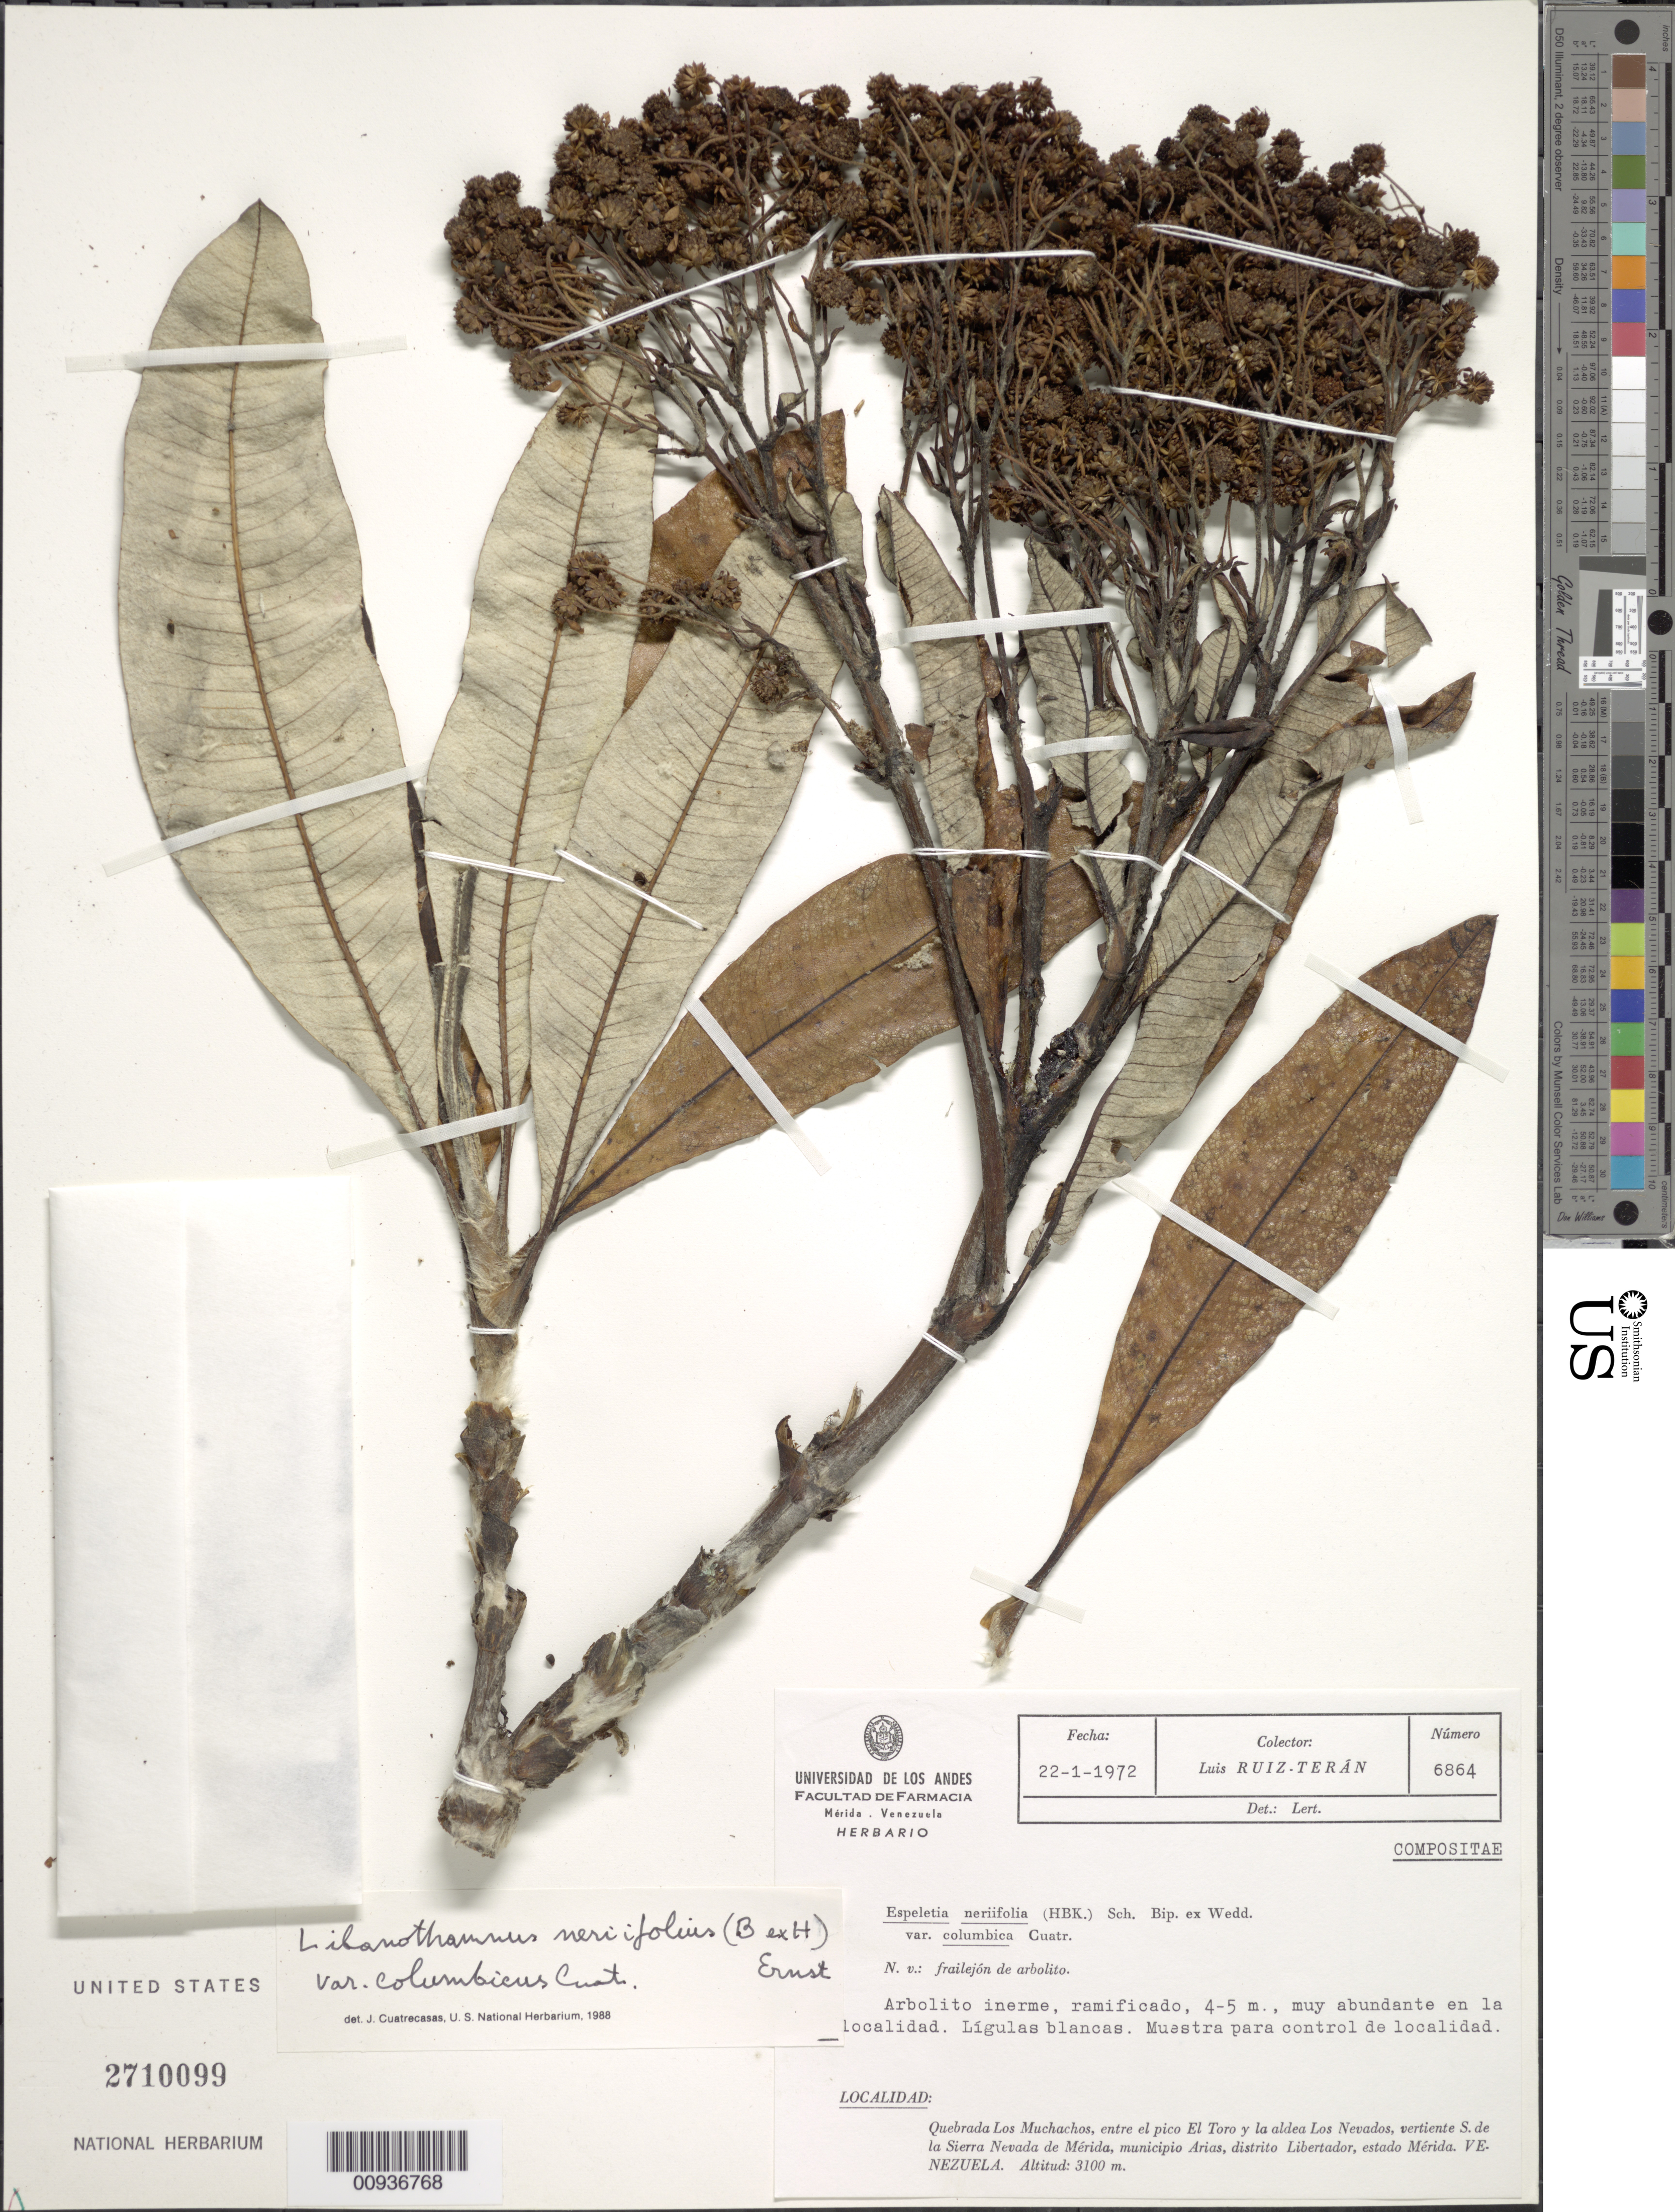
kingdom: Plantae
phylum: Tracheophyta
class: Magnoliopsida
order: Asterales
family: Asteraceae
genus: Libanothamnus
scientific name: Libanothamnus neriifolius var. columbicus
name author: (Cuatrec.) Cuatrec.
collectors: L. E. Ruíz-Terán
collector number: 6864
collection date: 1972-01-22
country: Venezuela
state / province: Mérida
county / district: Libertador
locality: Quebrada de Los Muchachos, entre el Pico El Toro y la aldea Los Nevados, vertiente S de la Sierra Nevada de Mérida, municipio Arias.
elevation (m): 3100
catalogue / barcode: US 2710099